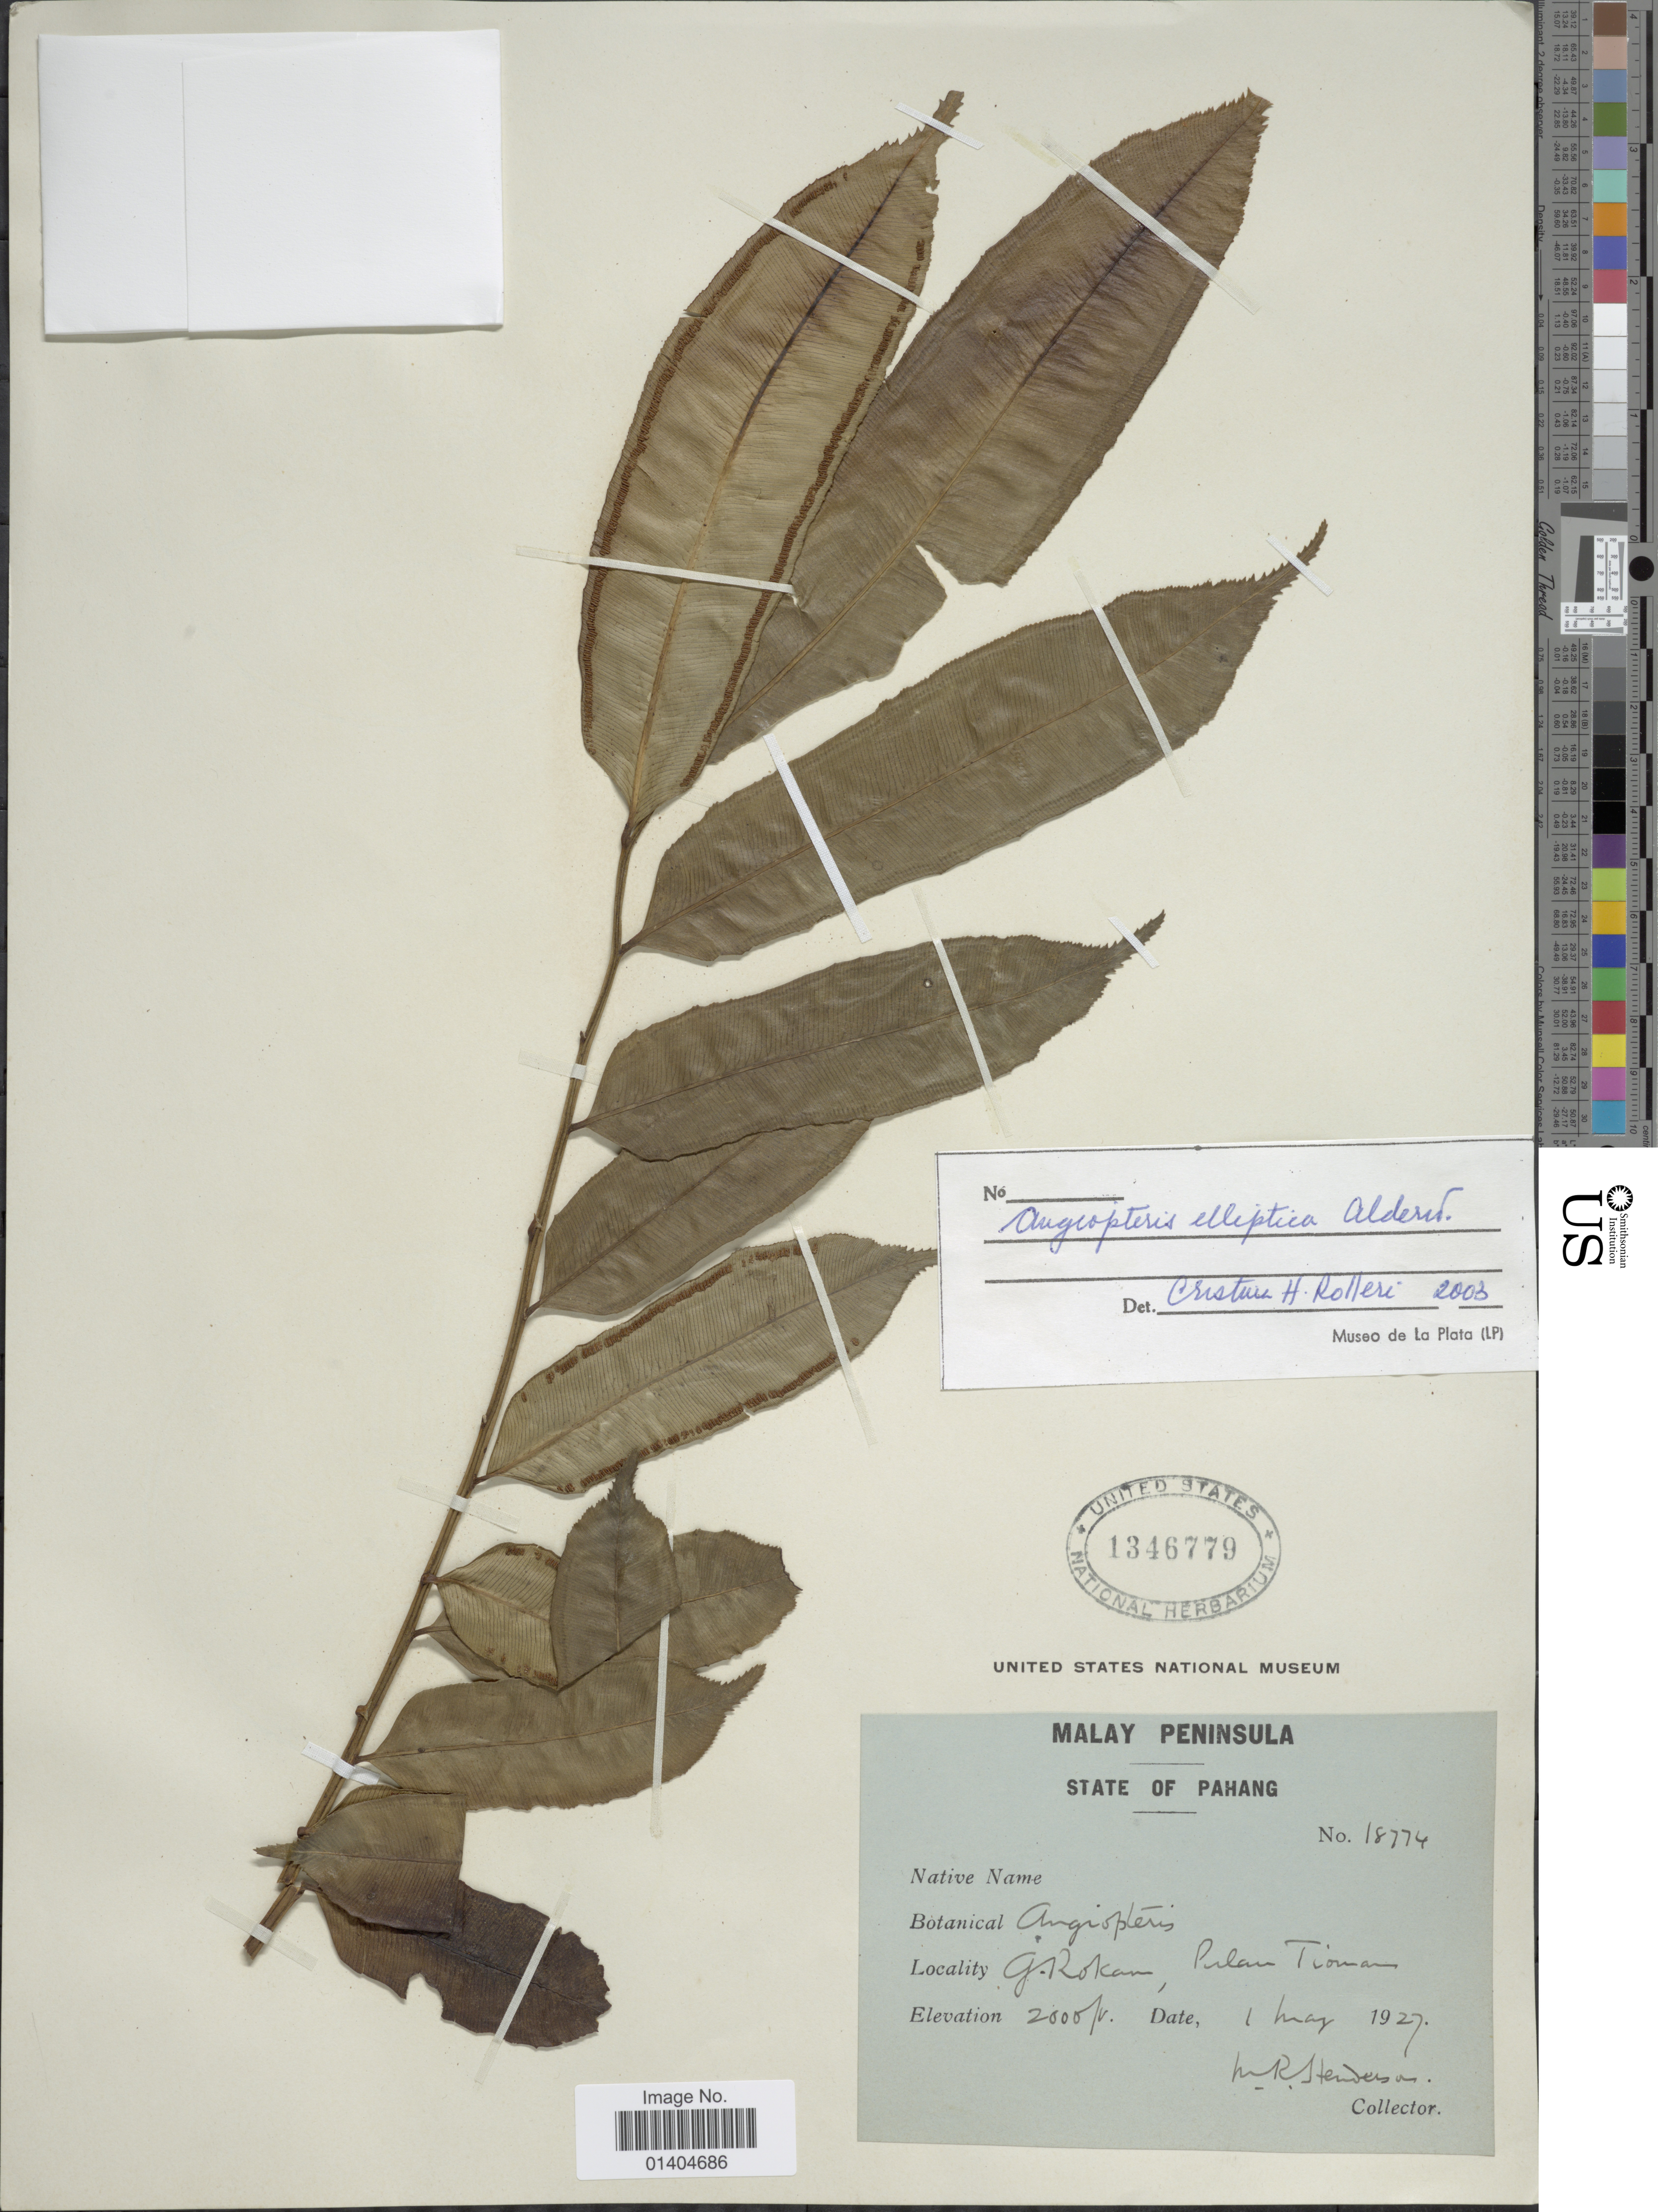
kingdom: Plantae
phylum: Tracheophyta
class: Polypodiopsida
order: Marattiales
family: Marattiaceae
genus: Angiopteris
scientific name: Angiopteris elliptica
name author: Alderw.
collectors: M. Stenderson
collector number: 18774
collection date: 1927-05-01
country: Malaysia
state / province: Pahang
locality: Malay Peninsula, G. Rokan, Pulan Tioman. [interpreted]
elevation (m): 610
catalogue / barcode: US 1346779